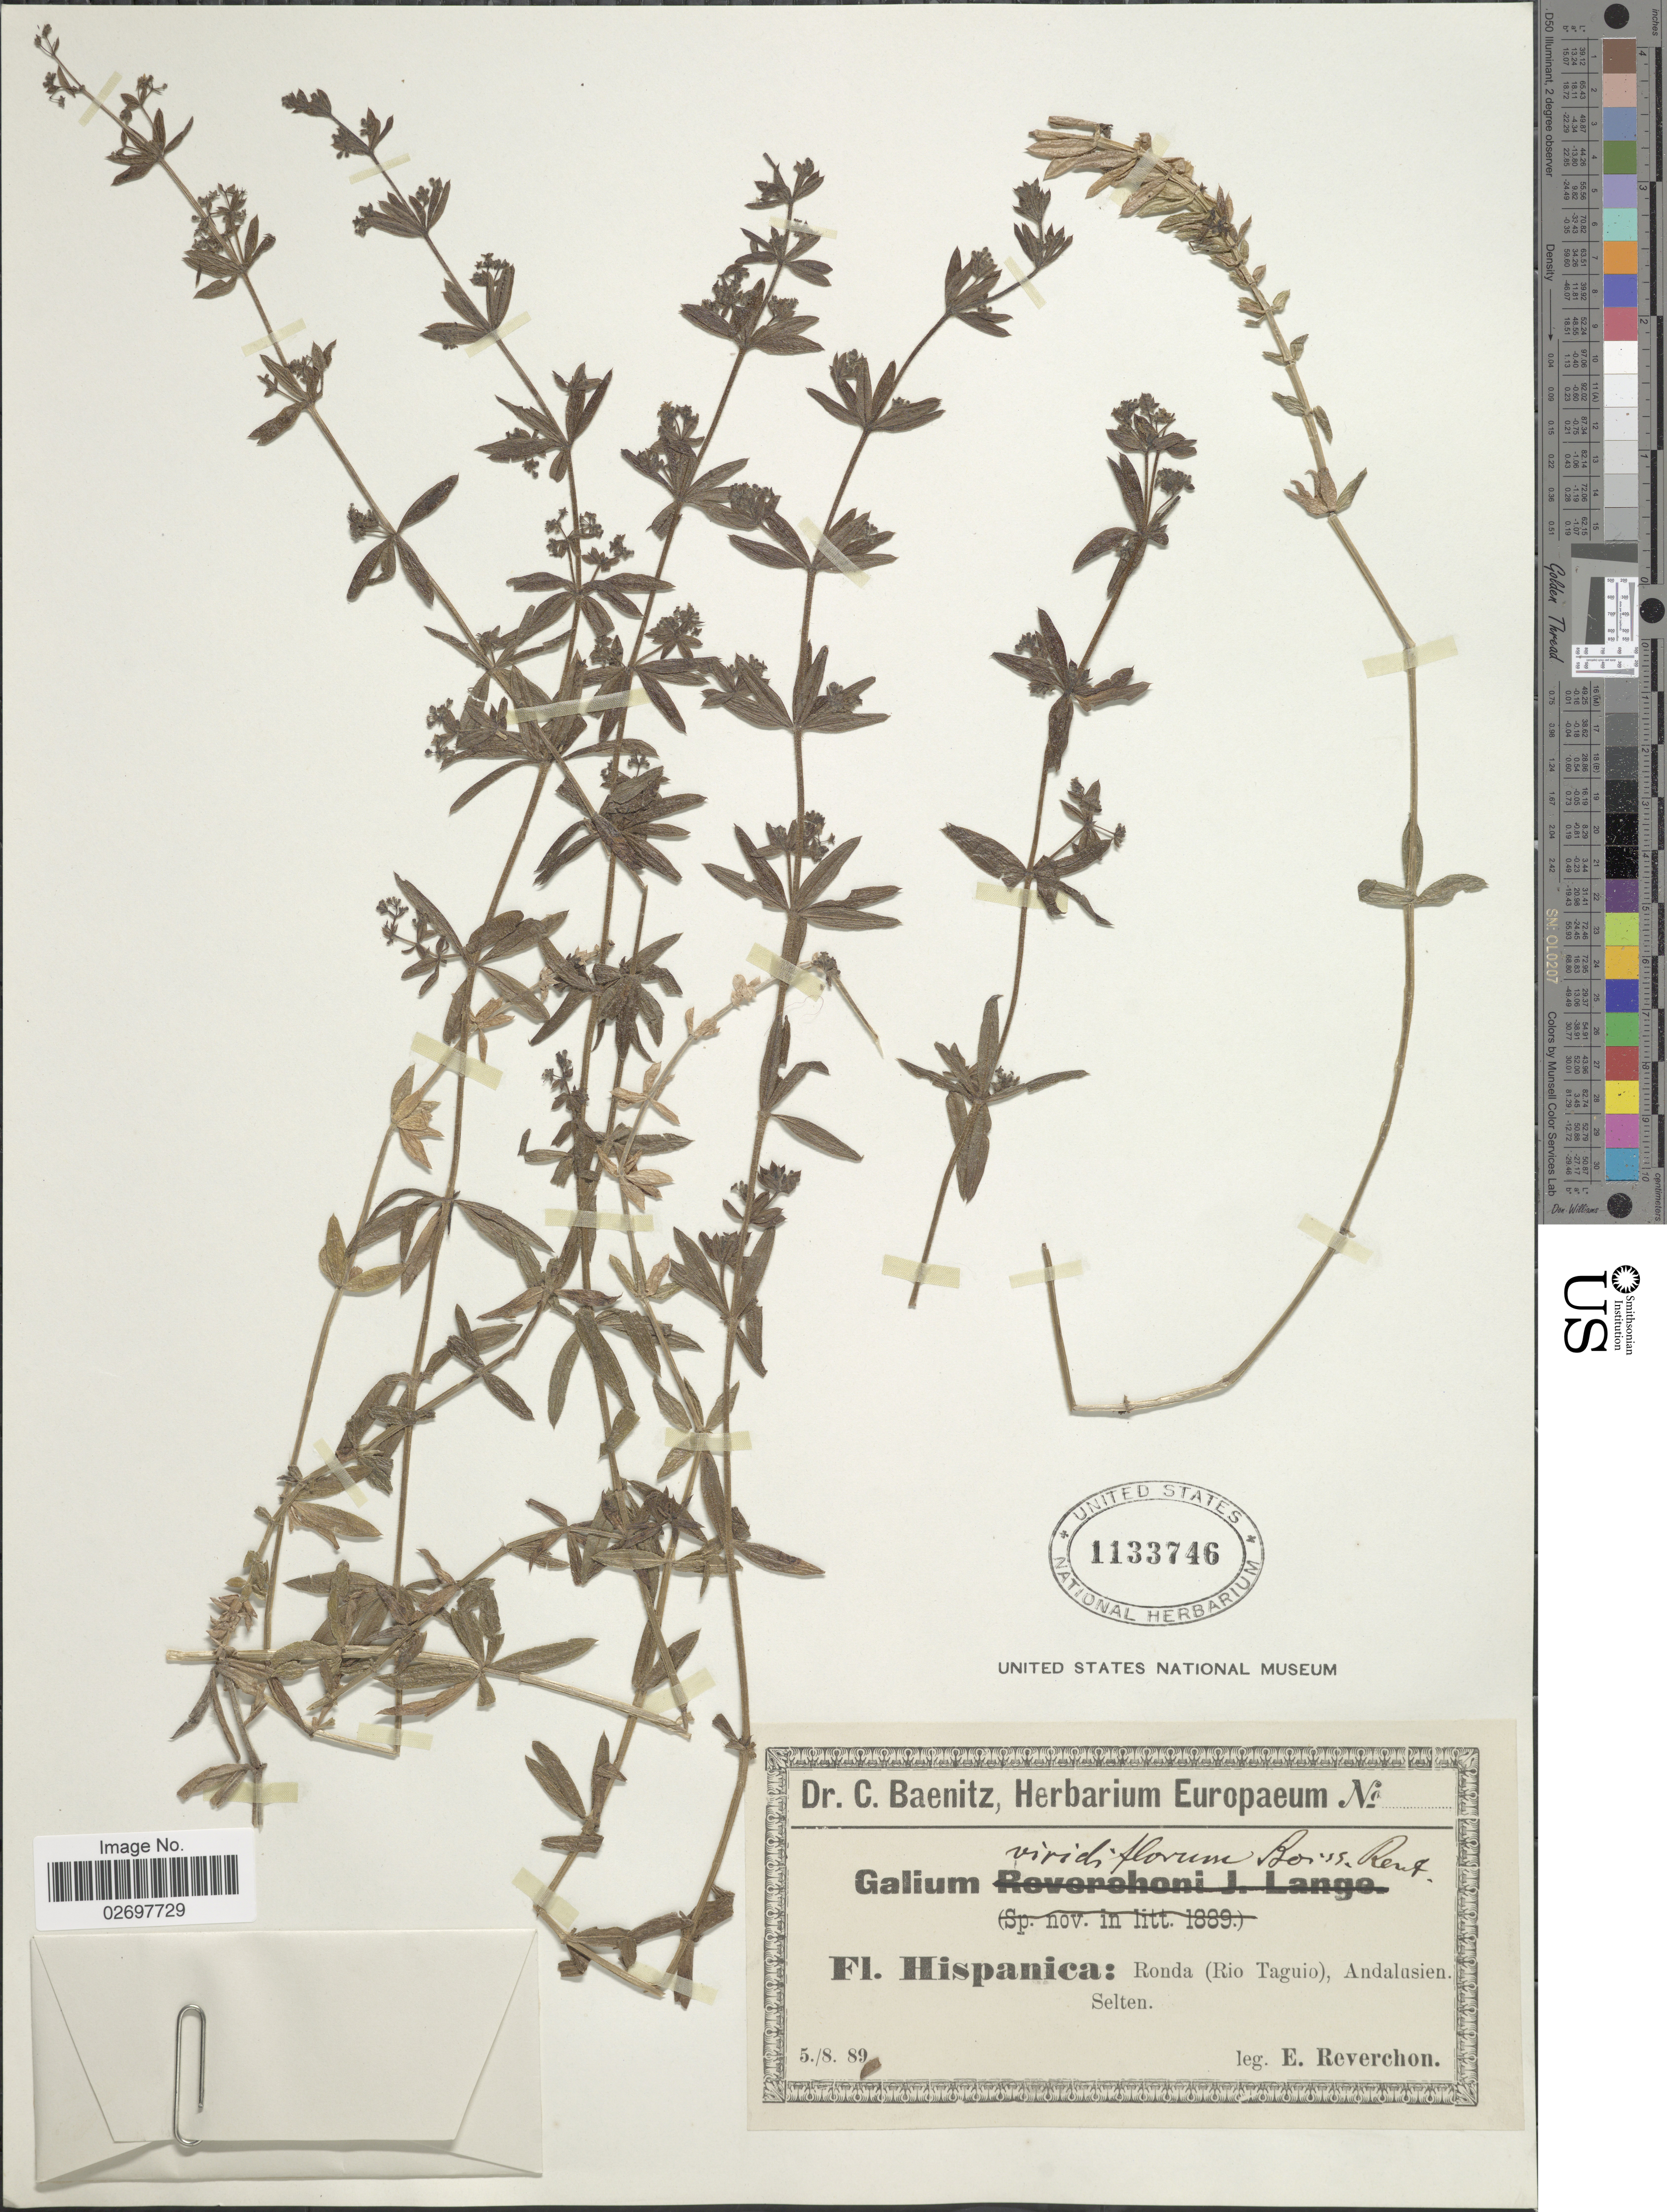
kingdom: Plantae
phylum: Tracheophyta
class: Magnoliopsida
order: Gentianales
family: Rubiaceae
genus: Galium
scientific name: Galium viridiflorum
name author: Boiss. & Reut.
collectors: E. Reverchon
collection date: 1889-08-05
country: Spain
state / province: Andalucía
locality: Fl. Hispanica: Ronda (Rio Taguio) Andalasien, Selten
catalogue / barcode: US 1133746